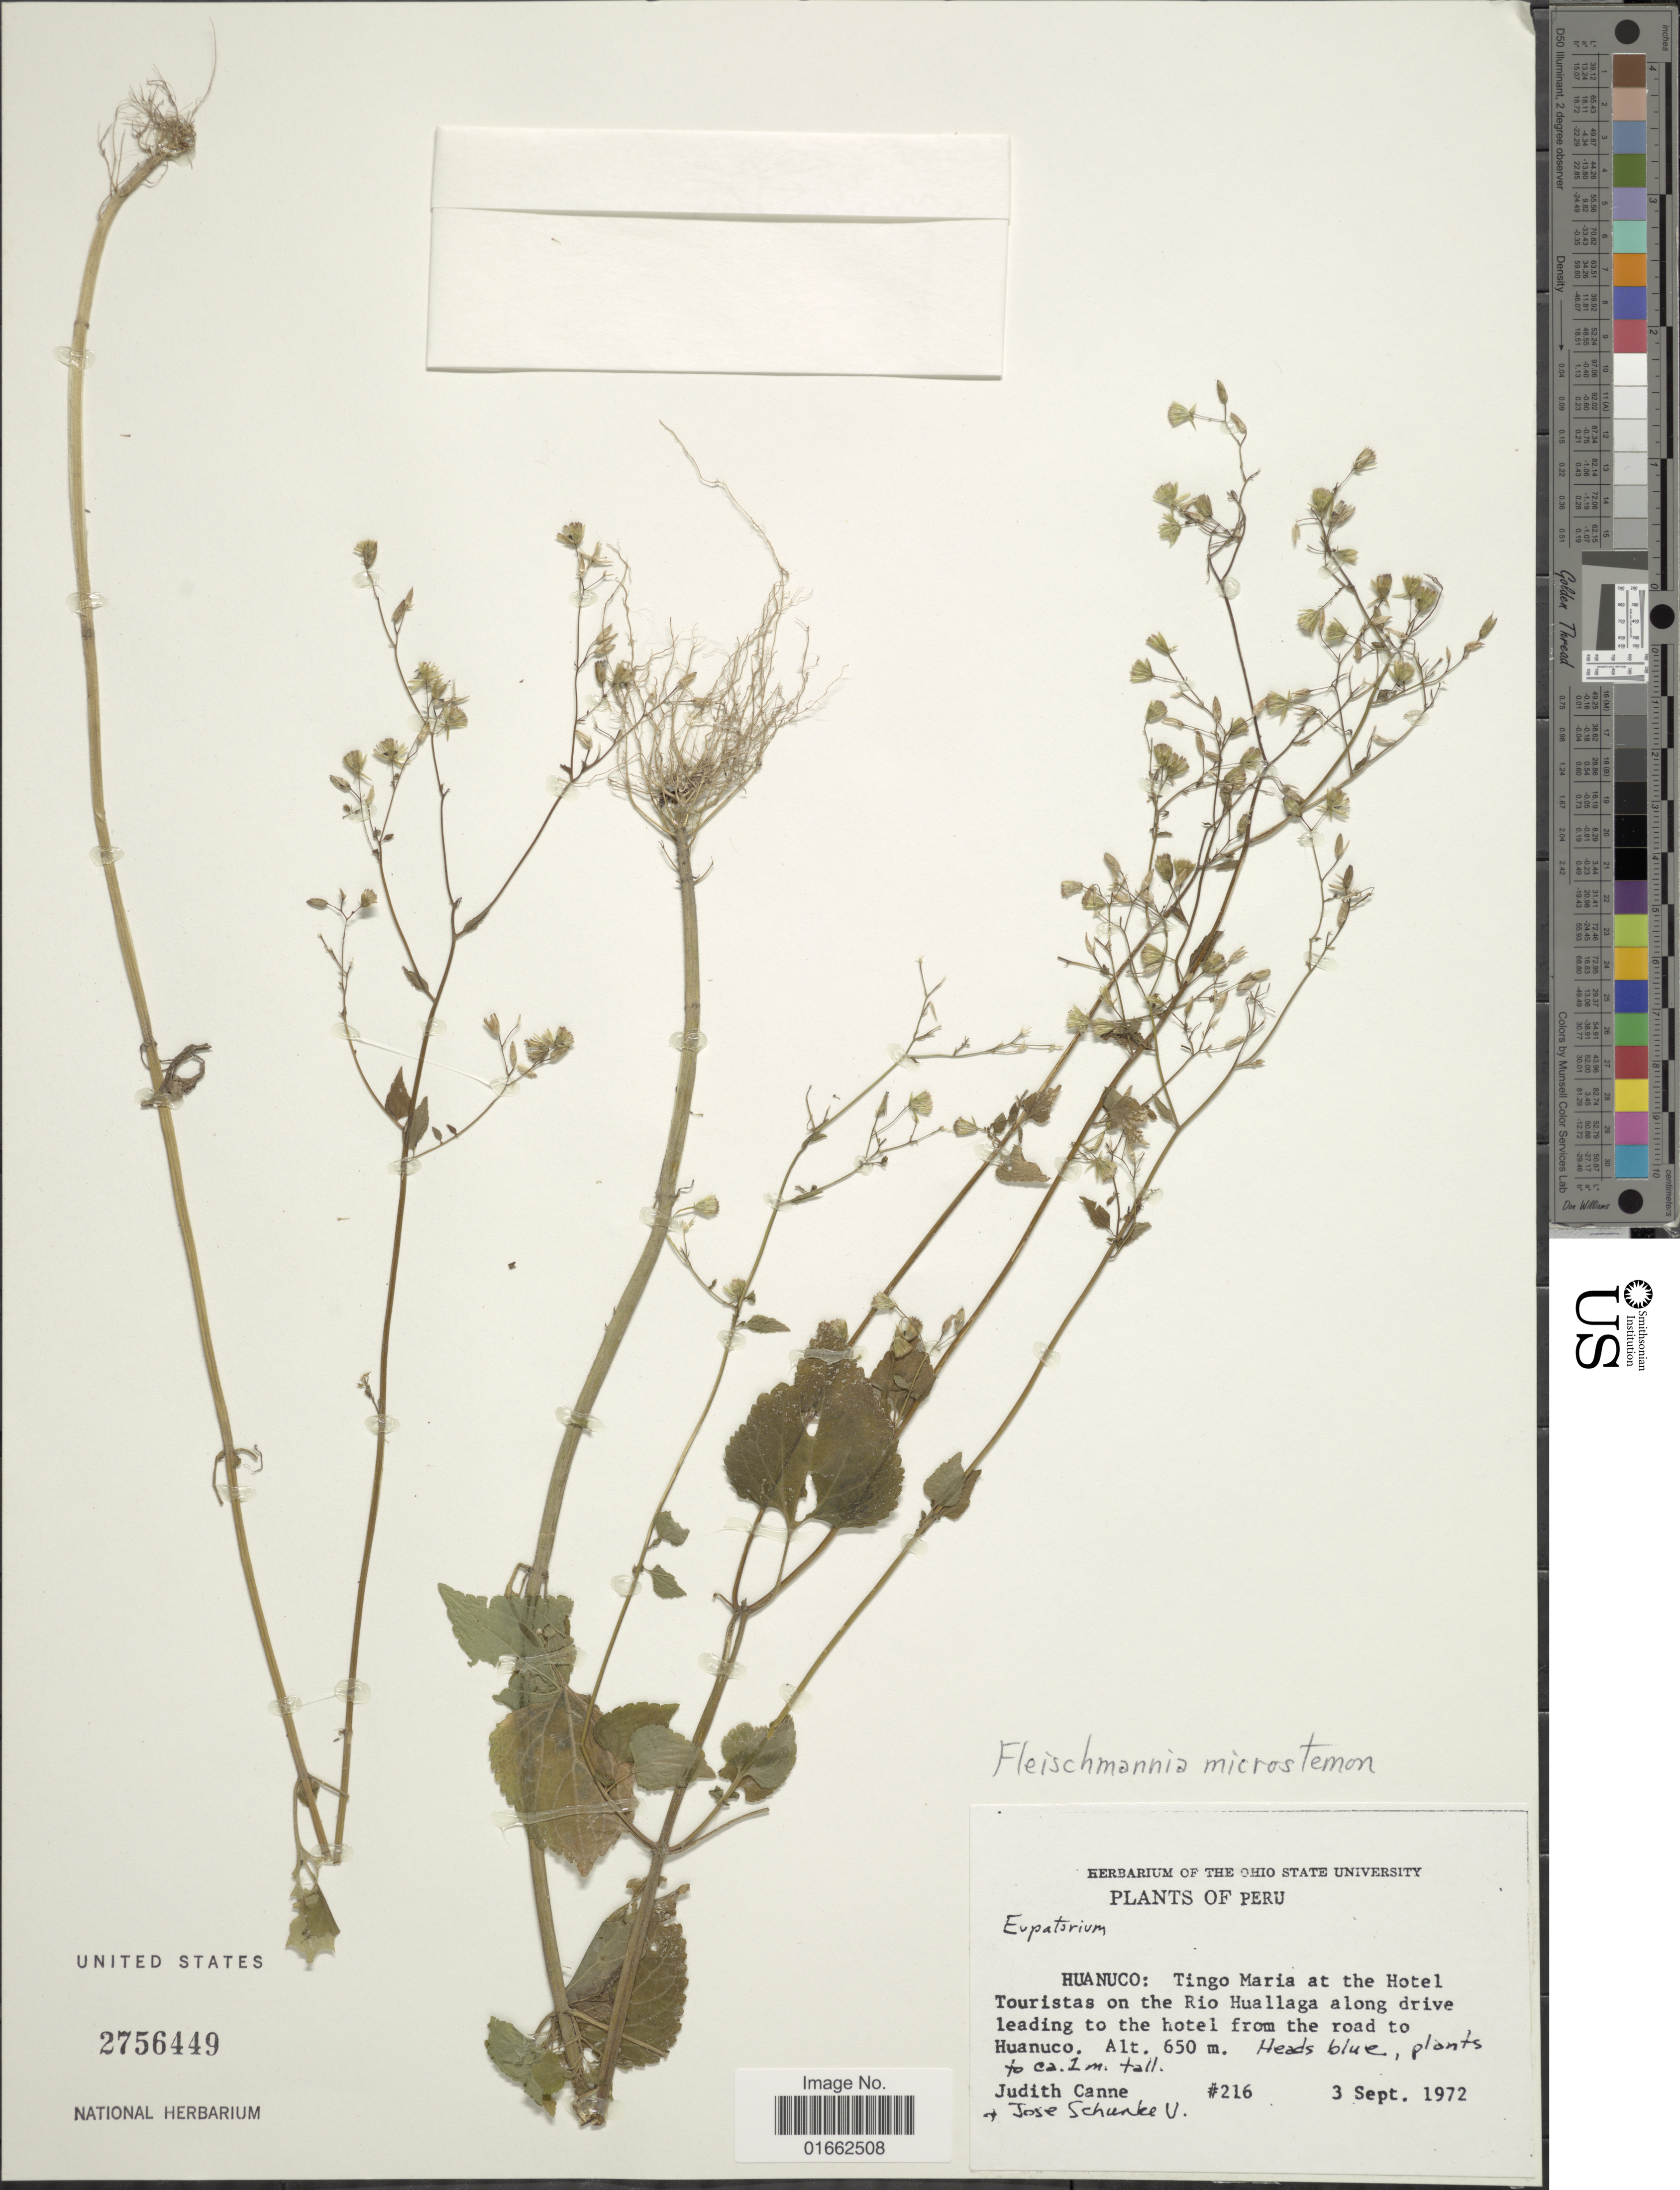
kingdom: Plantae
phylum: Tracheophyta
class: Magnoliopsida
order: Asterales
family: Asteraceae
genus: Fleischmannia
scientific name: Fleischmannia microstemon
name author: (Cass.) R.M. King & H. Rob.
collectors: J. M. Canne-Hilliker & J. Schunke Vigo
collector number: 216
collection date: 1972-09-03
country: Peru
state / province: Huánuco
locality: Huanuco: Tingo Maria at the Hotel Touristas on the Rio Huallaga along drive leading to the hotel from the road to Huanuco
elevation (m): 650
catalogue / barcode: US 2756449